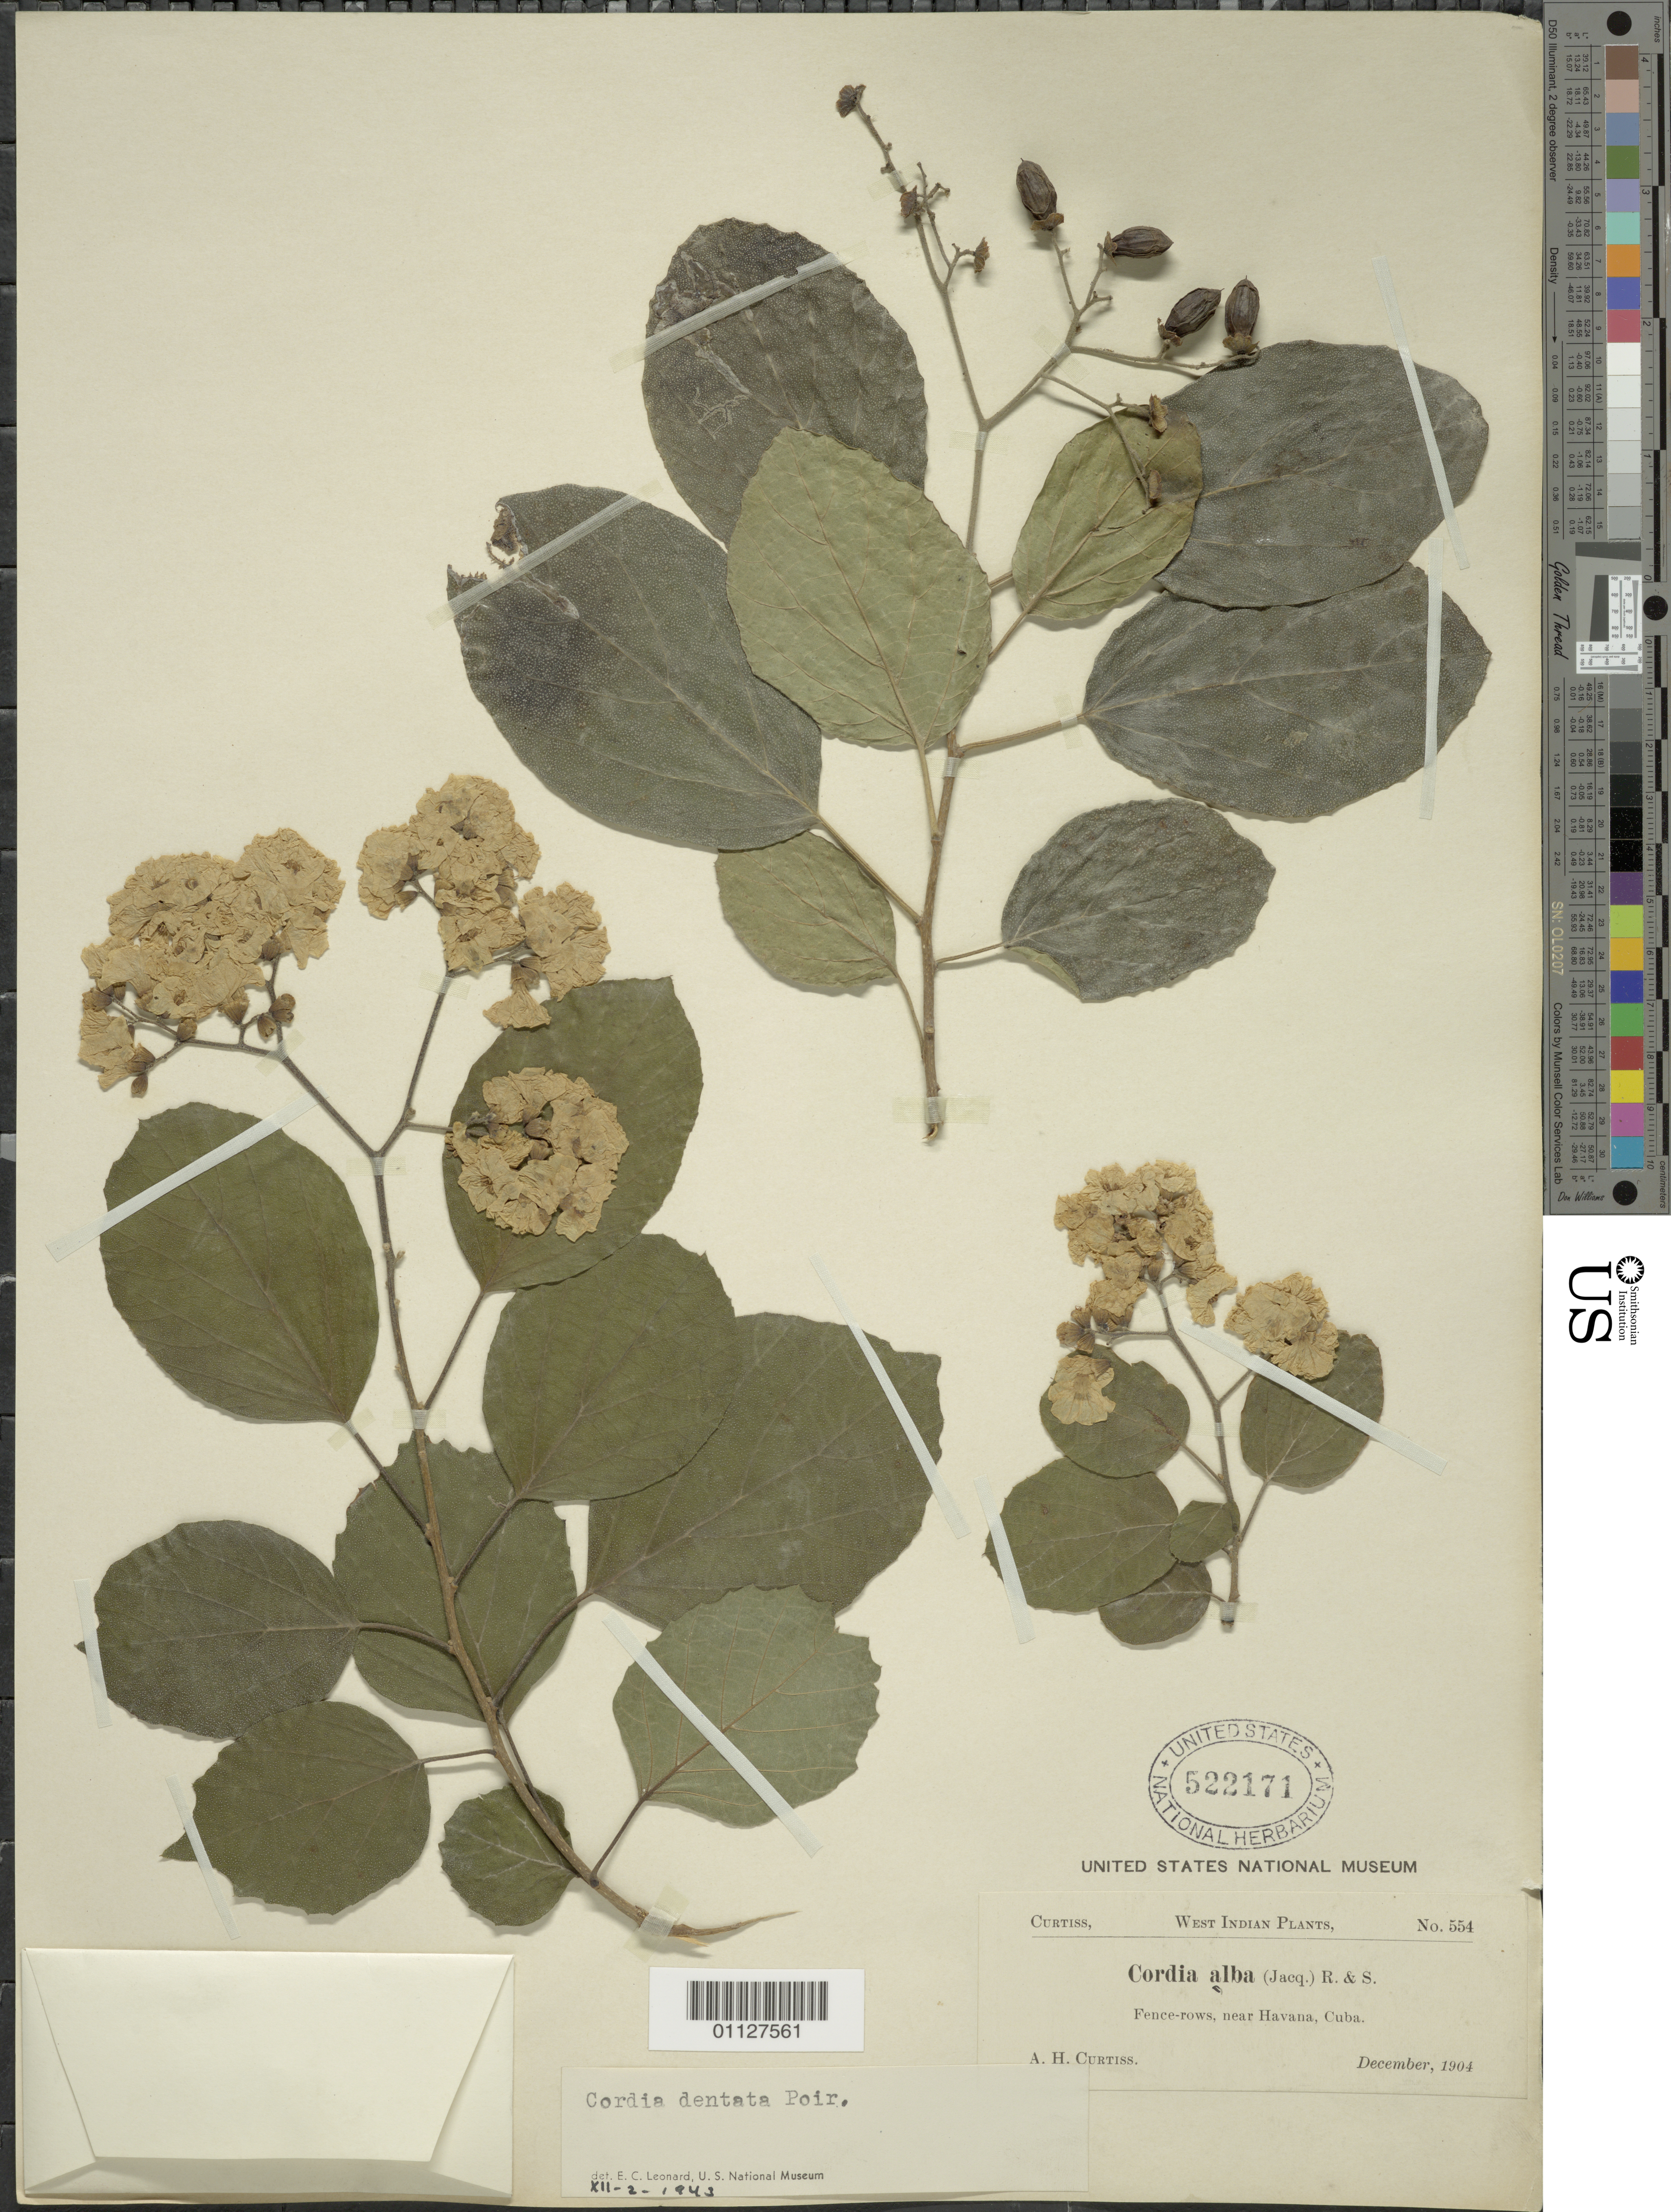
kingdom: Plantae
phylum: Tracheophyta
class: Magnoliopsida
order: Boraginales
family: Cordiaceae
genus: Cordia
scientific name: Cordia dentata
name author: Poir.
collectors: A. H. Curtiss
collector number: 554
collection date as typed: Dec 1904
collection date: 1904-12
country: Cuba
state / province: La Habana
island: Cuba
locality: Fence-rows, near Havana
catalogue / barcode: US 522171